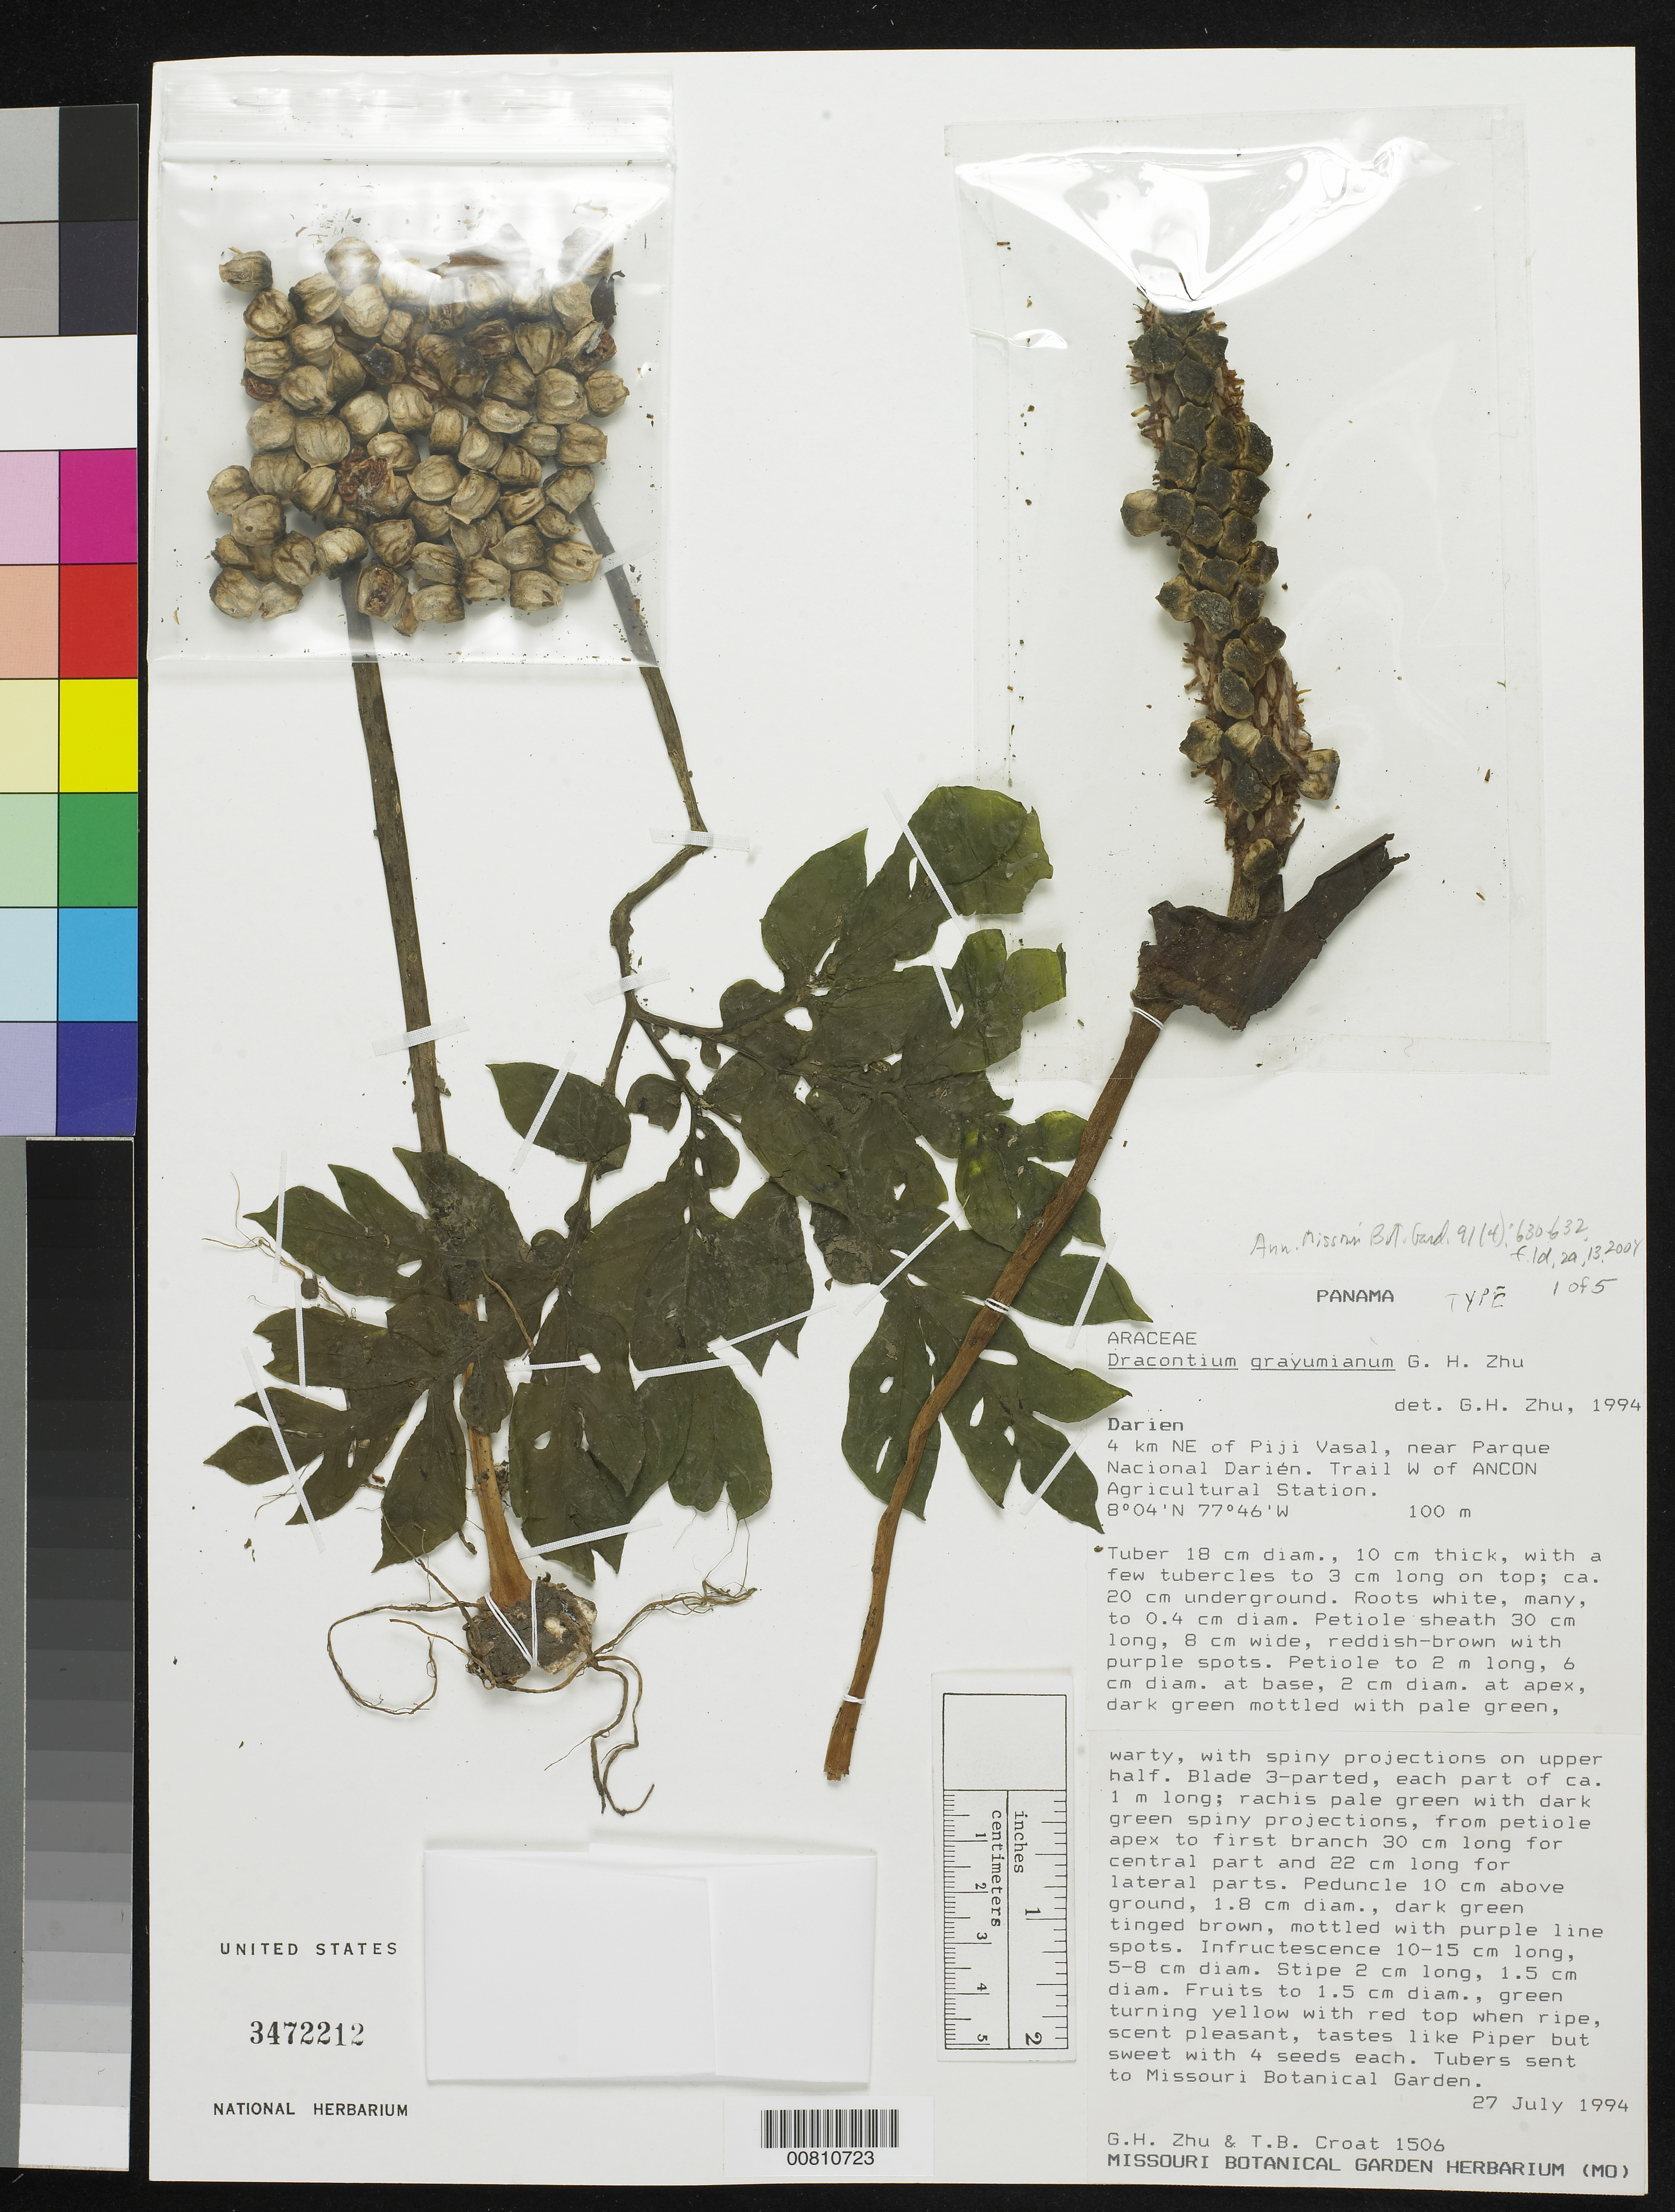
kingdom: Plantae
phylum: Tracheophyta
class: Liliopsida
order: Alismatales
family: Araceae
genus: Dracontium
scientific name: Dracontium grayumianum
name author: G.H. Zhu & Croat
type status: Isotype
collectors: G. H. Zhu & T. B. Croat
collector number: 1506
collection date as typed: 27 Jul 1994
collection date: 1994-07-27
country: Panama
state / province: Darién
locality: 4 km NE of Piji Vasal, near Parque Nacional Darién, trail W of ANCON Agricultural Station.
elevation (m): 100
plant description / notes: Holotype at MO.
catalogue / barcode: US 3472212